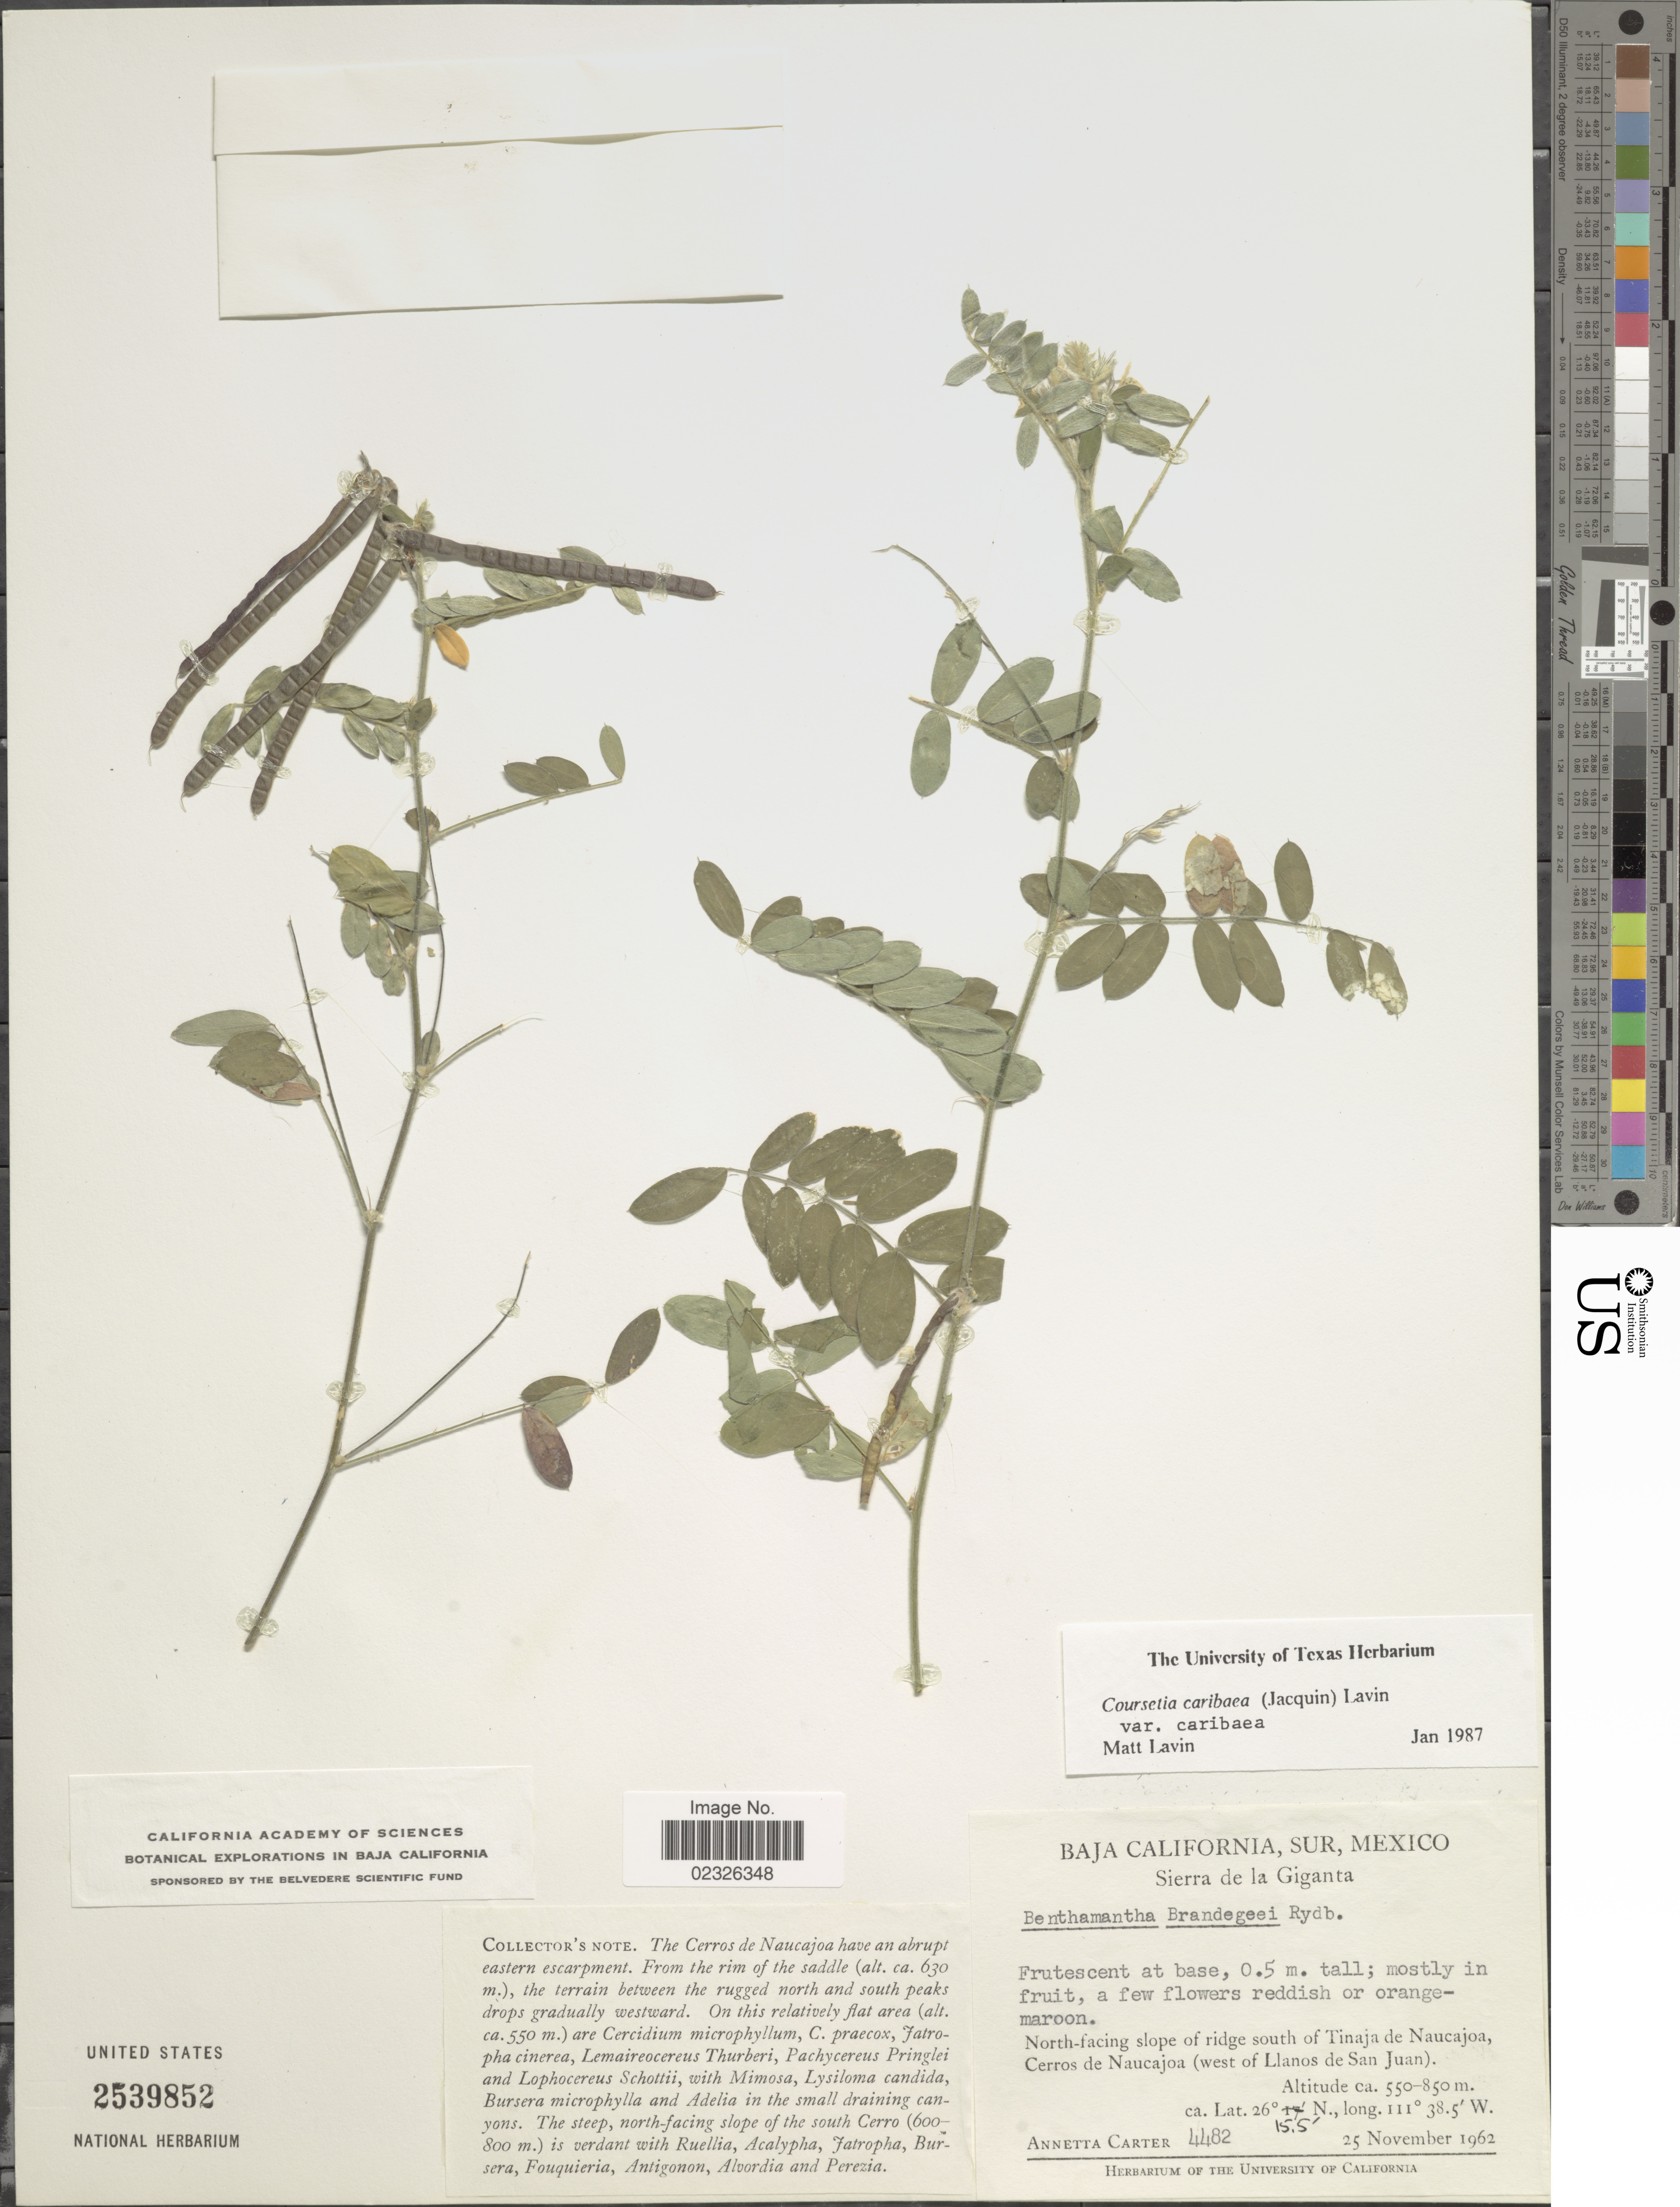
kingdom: Plantae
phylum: Tracheophyta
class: Magnoliopsida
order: Fabales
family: Fabaceae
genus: Coursetia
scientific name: Coursetia caribaea var. caribaea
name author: (Jacq.) Lavin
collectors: A. M. Carter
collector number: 4482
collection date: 1962-11-25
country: Mexico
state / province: Baja California Sur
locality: Sierra de la Giganta. North-facing slope of ridge south of Tinaja de Naucajoa, Cerros de Naucajoa (west of Llanos de San Juan)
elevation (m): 550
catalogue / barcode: US 2539852